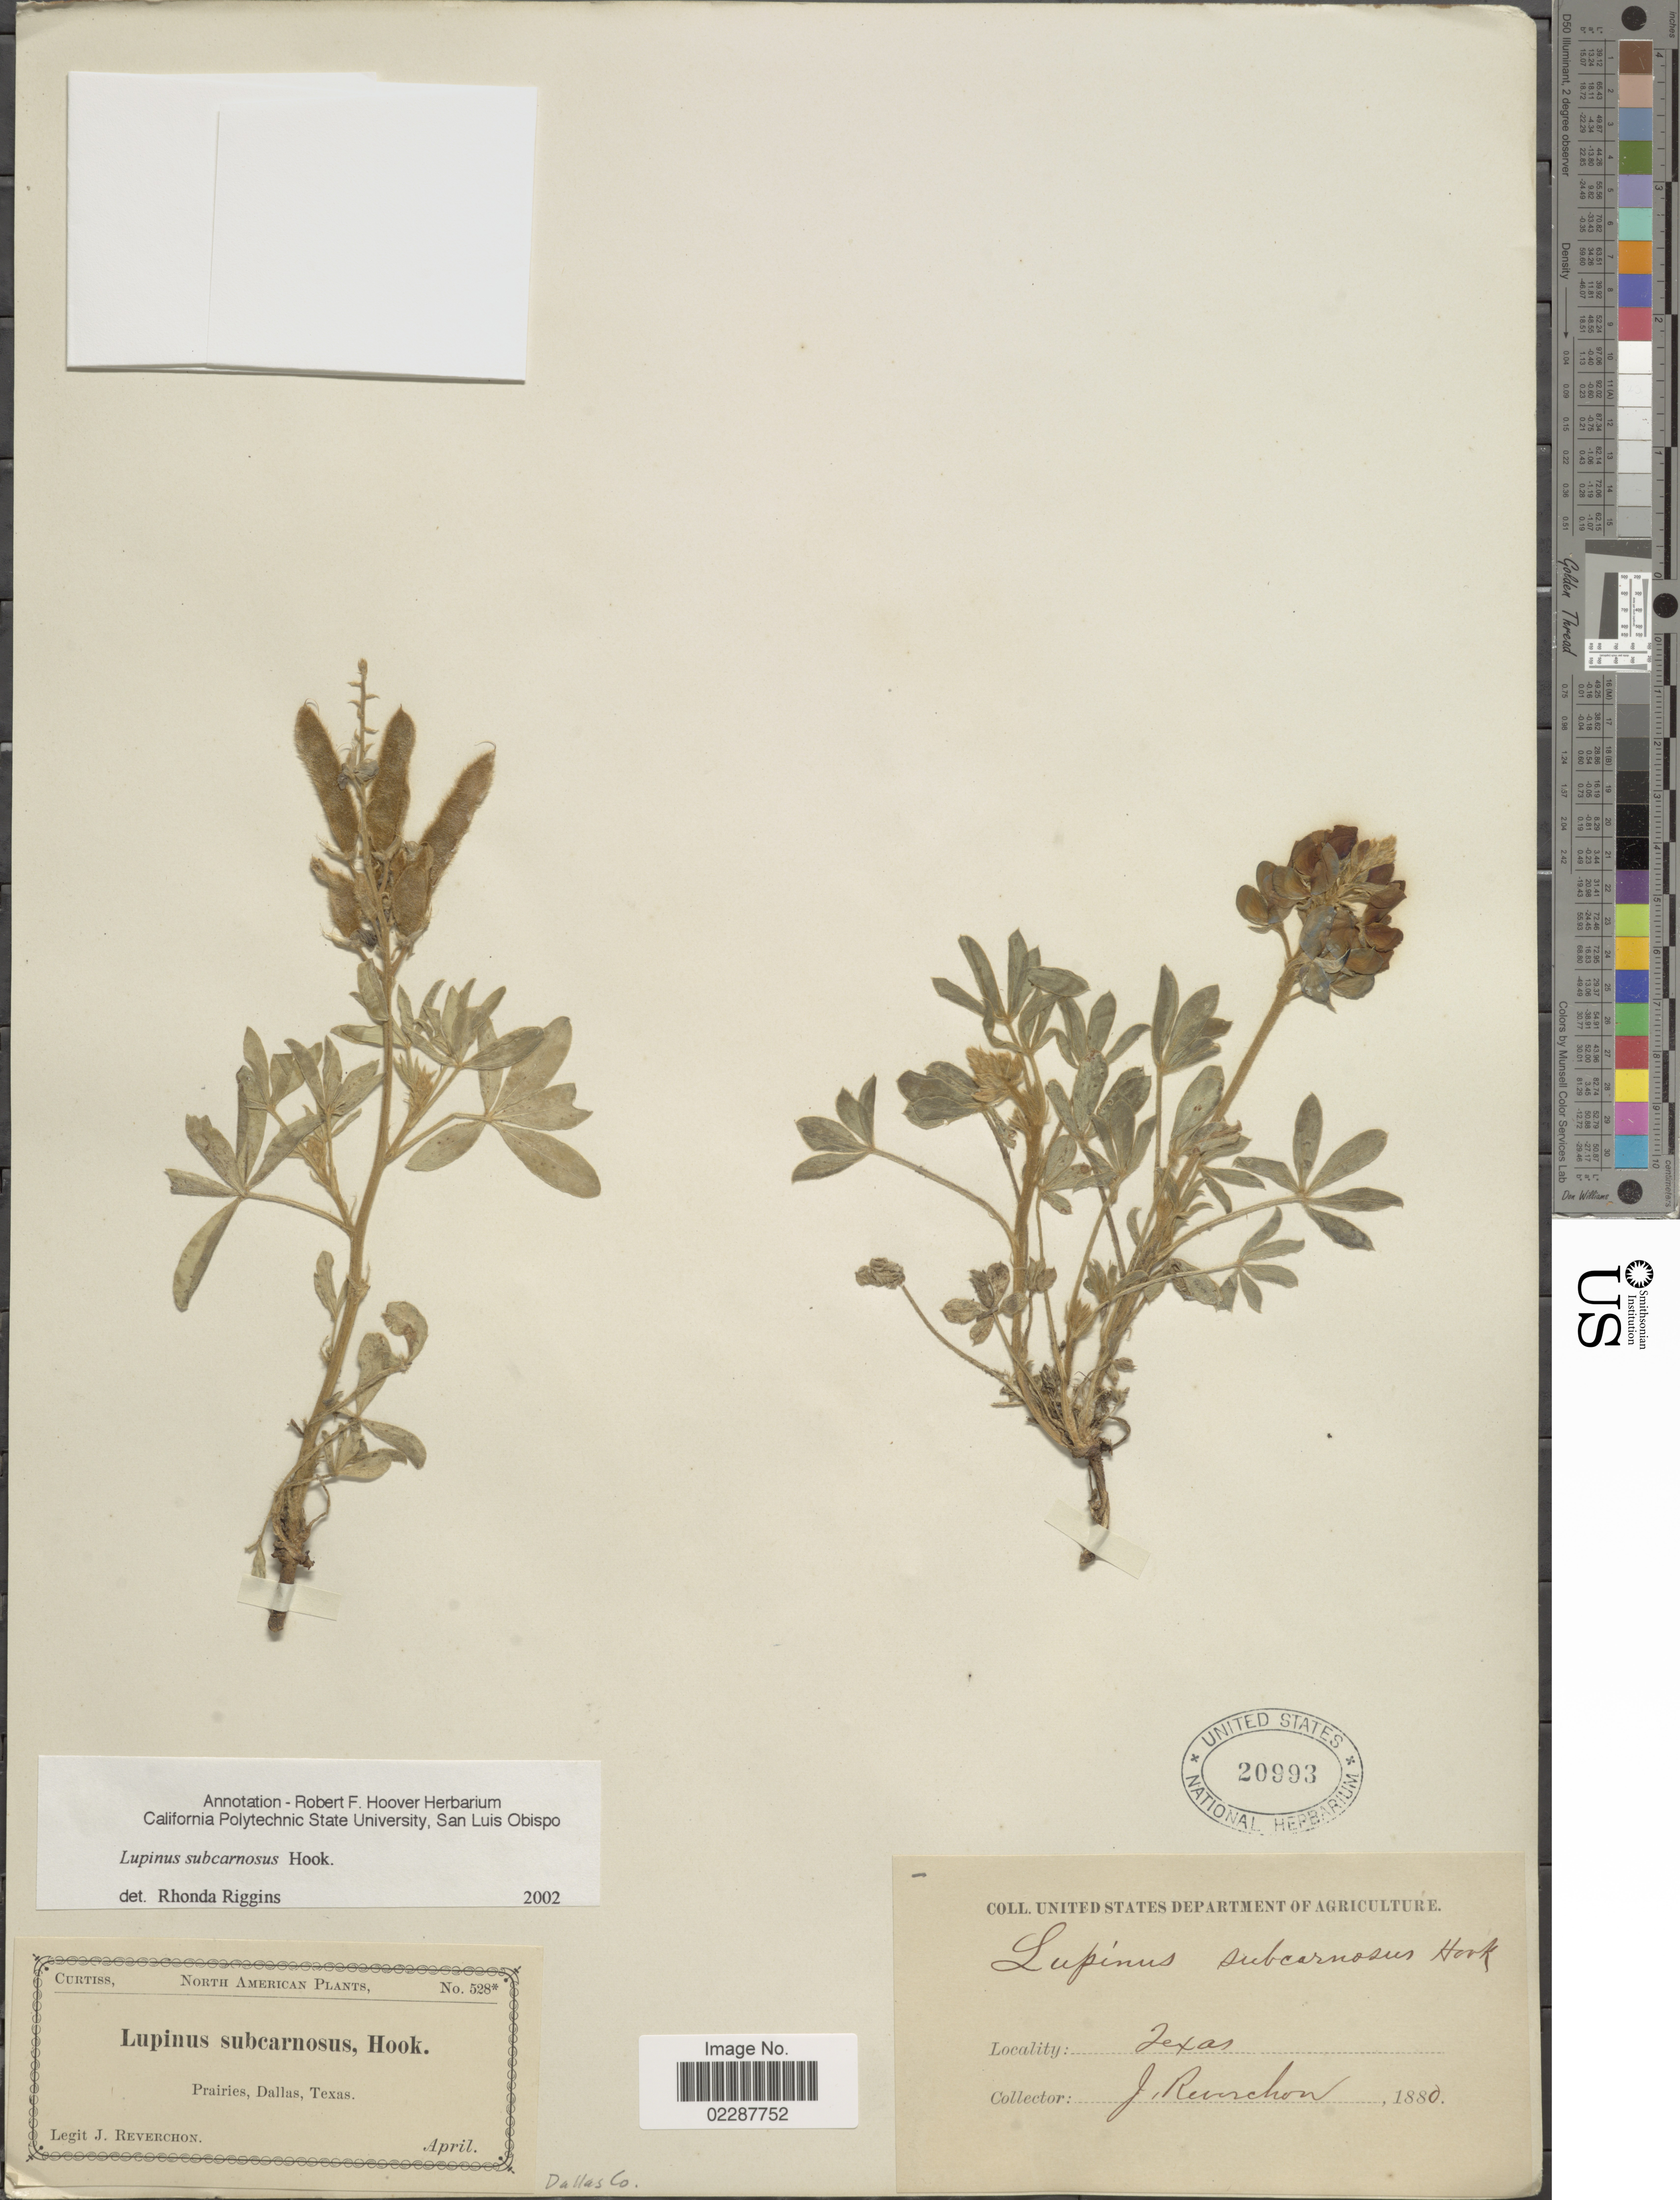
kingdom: Plantae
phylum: Tracheophyta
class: Magnoliopsida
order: Fabales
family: Fabaceae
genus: Lupinus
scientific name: Lupinus subcarnosus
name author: Hook.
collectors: J. Reverchon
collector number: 528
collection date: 1880-04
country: United States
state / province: Texas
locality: Prairies, Dallas, Dallas Co.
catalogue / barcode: US 20993